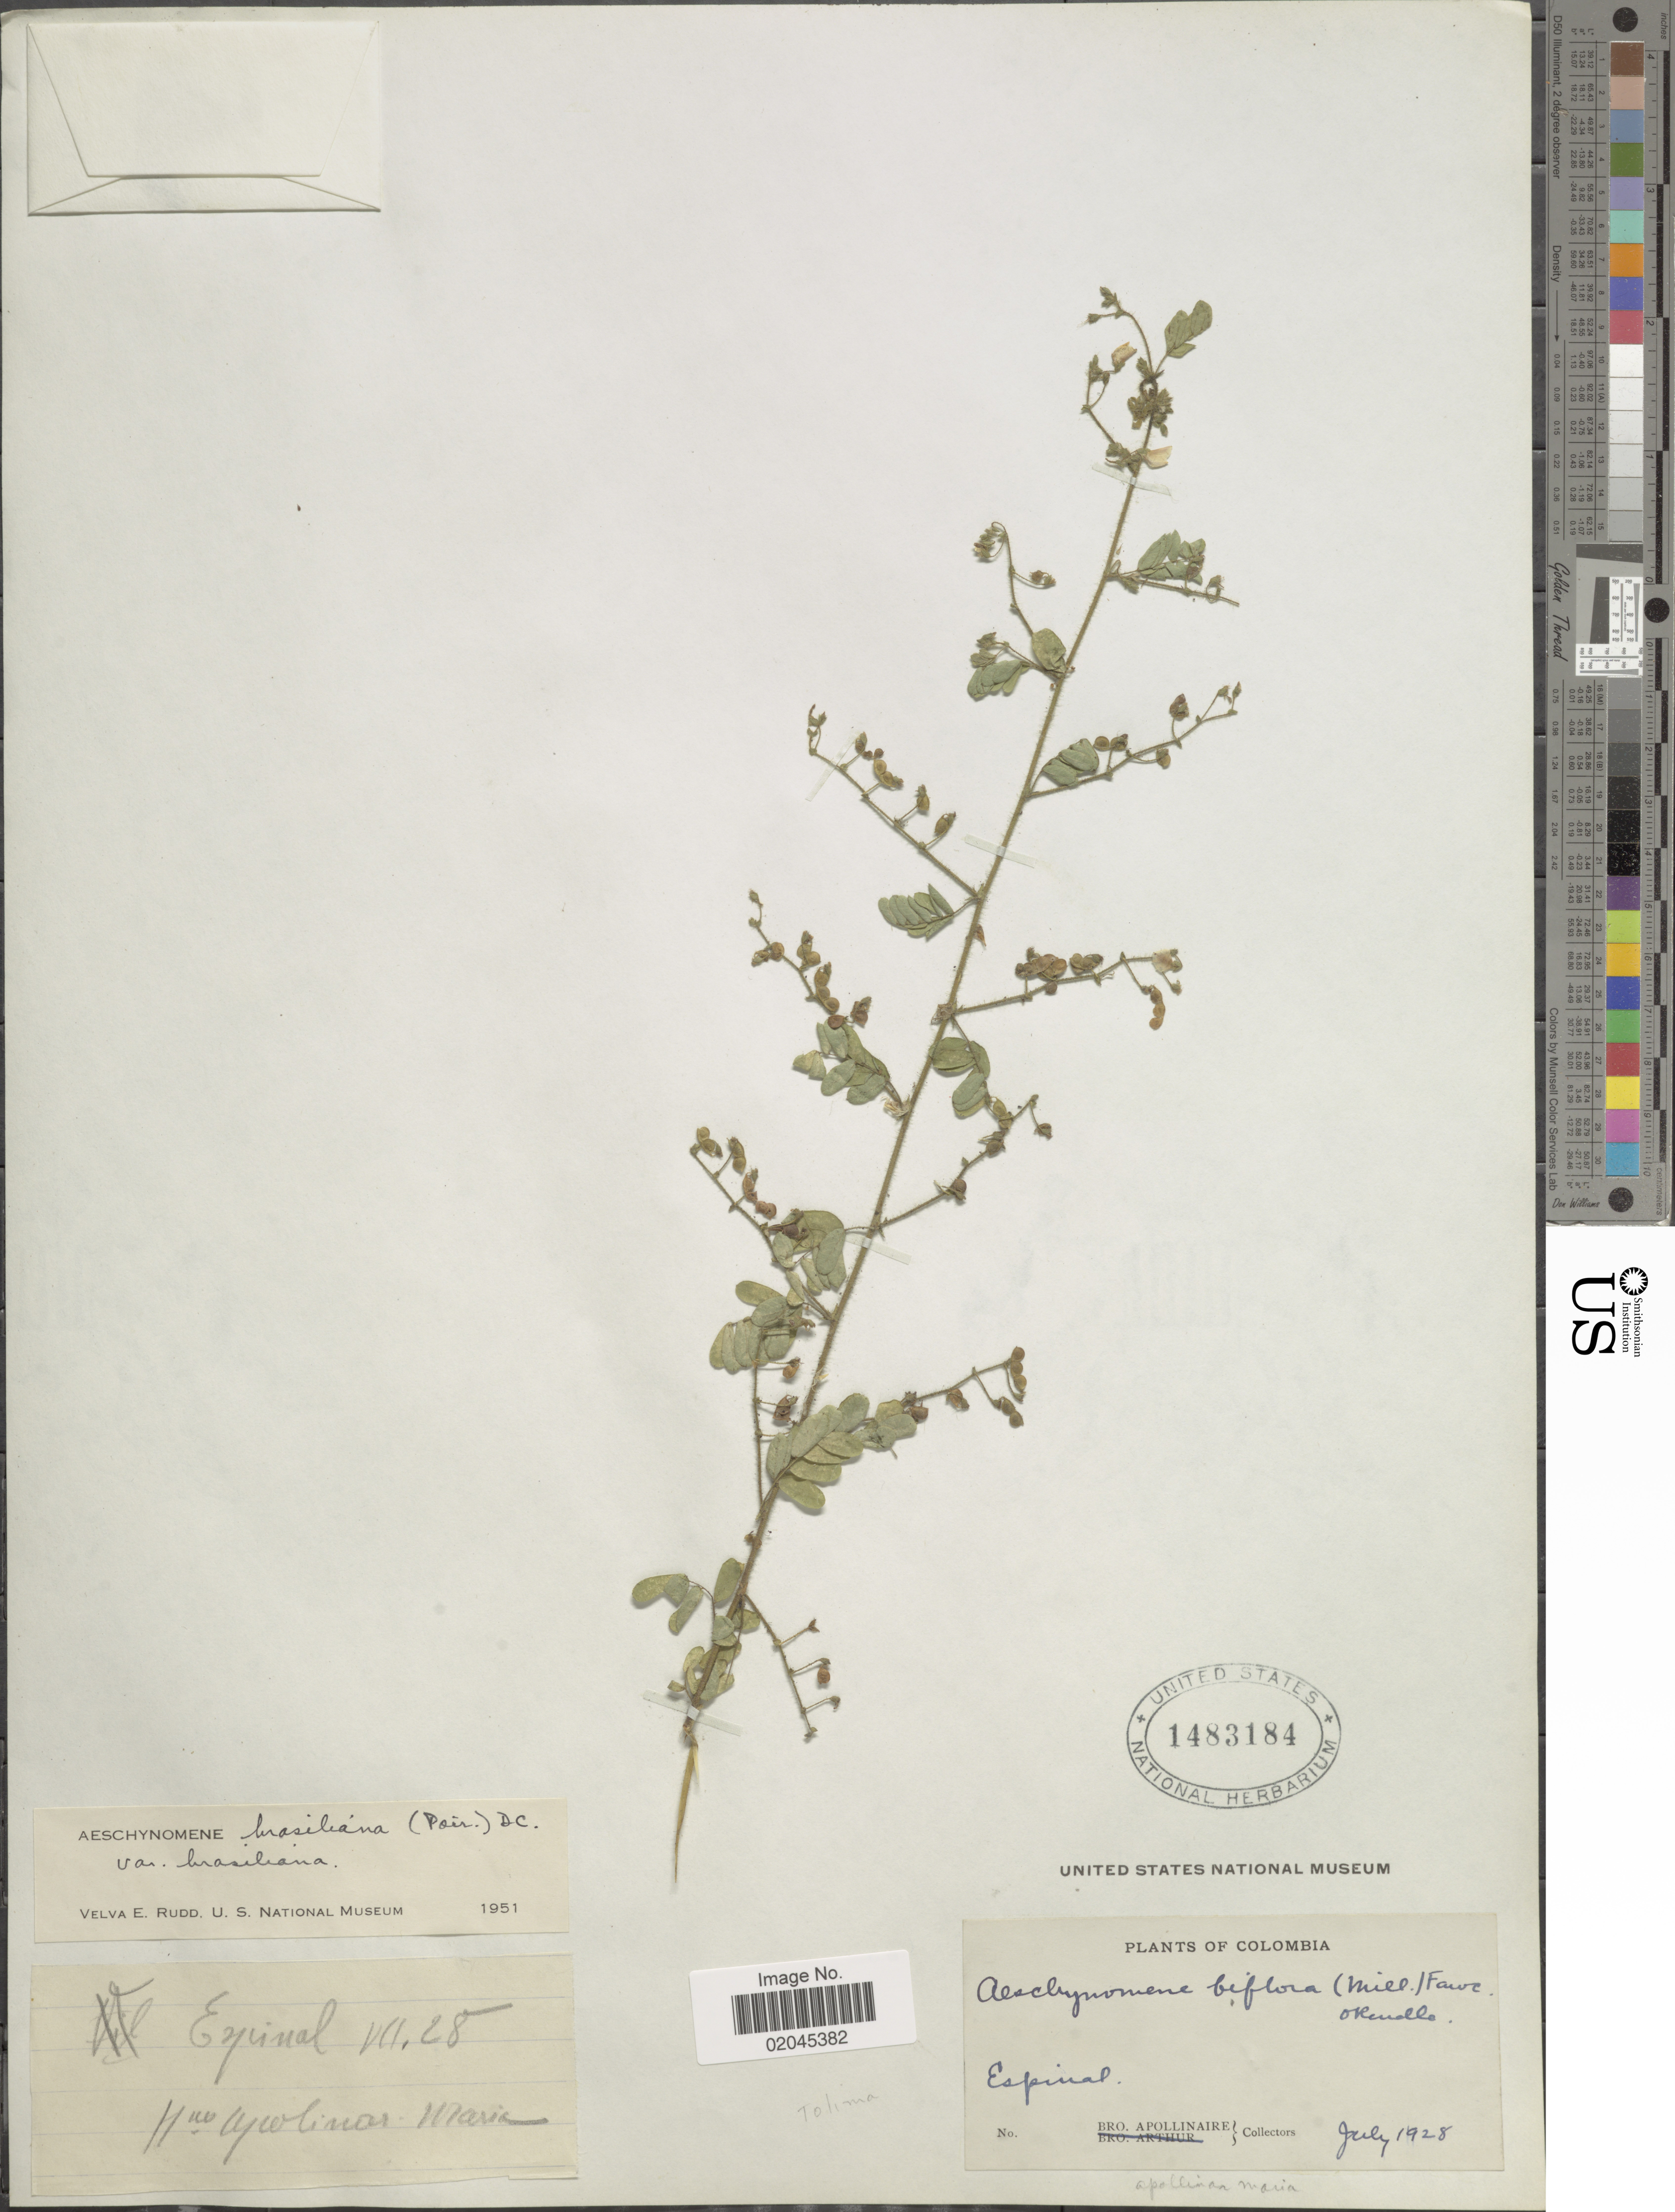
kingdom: Plantae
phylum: Tracheophyta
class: Magnoliopsida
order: Fabales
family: Fabaceae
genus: Aeschynomene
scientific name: Aeschynomene brasiliana var. brasiliana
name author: (Poir.) DC.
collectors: Bro. Apollinaire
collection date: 1928-07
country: Colombia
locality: Espinal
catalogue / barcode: US 1483184